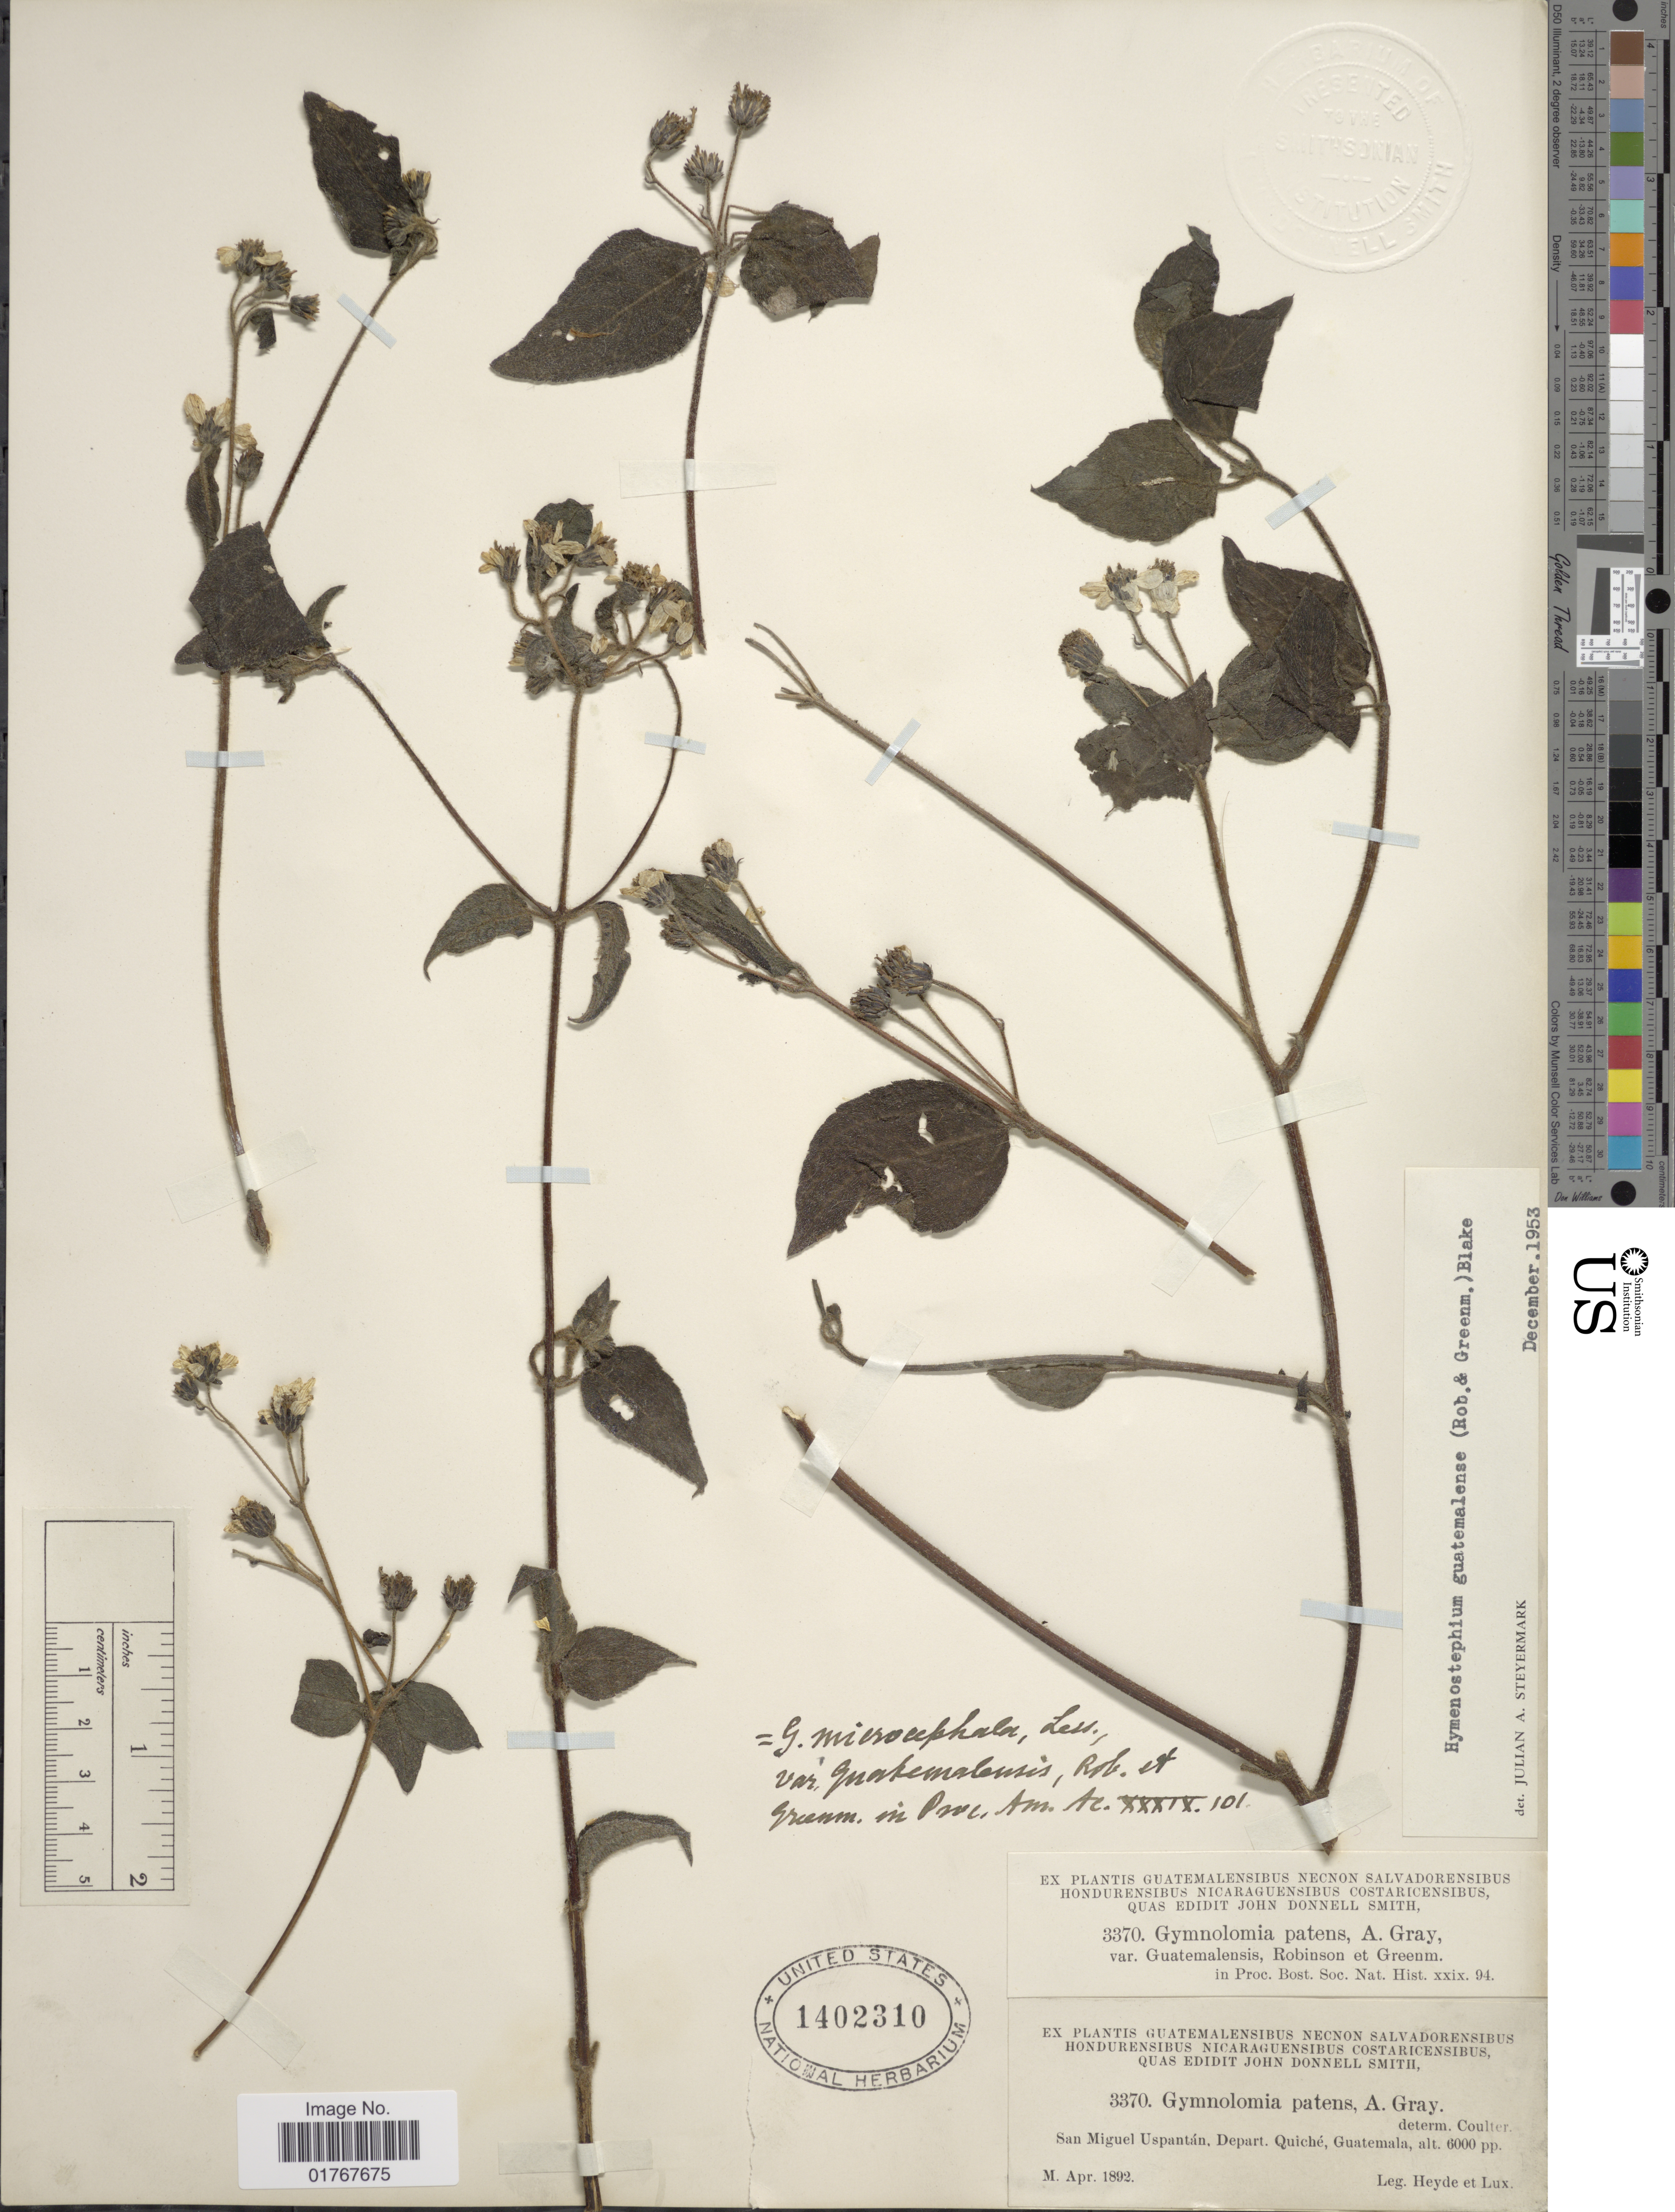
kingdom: Plantae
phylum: Tracheophyta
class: Magnoliopsida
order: Asterales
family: Asteraceae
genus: Viguiera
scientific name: Viguiera cordata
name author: (Hook. & Arn.) D'Arcy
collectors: Heyde & Lux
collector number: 3370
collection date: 1892-04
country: Guatemala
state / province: El Quiché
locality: San Miguel Uspantán, Depart. Quiché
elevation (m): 1829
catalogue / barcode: US 1402310